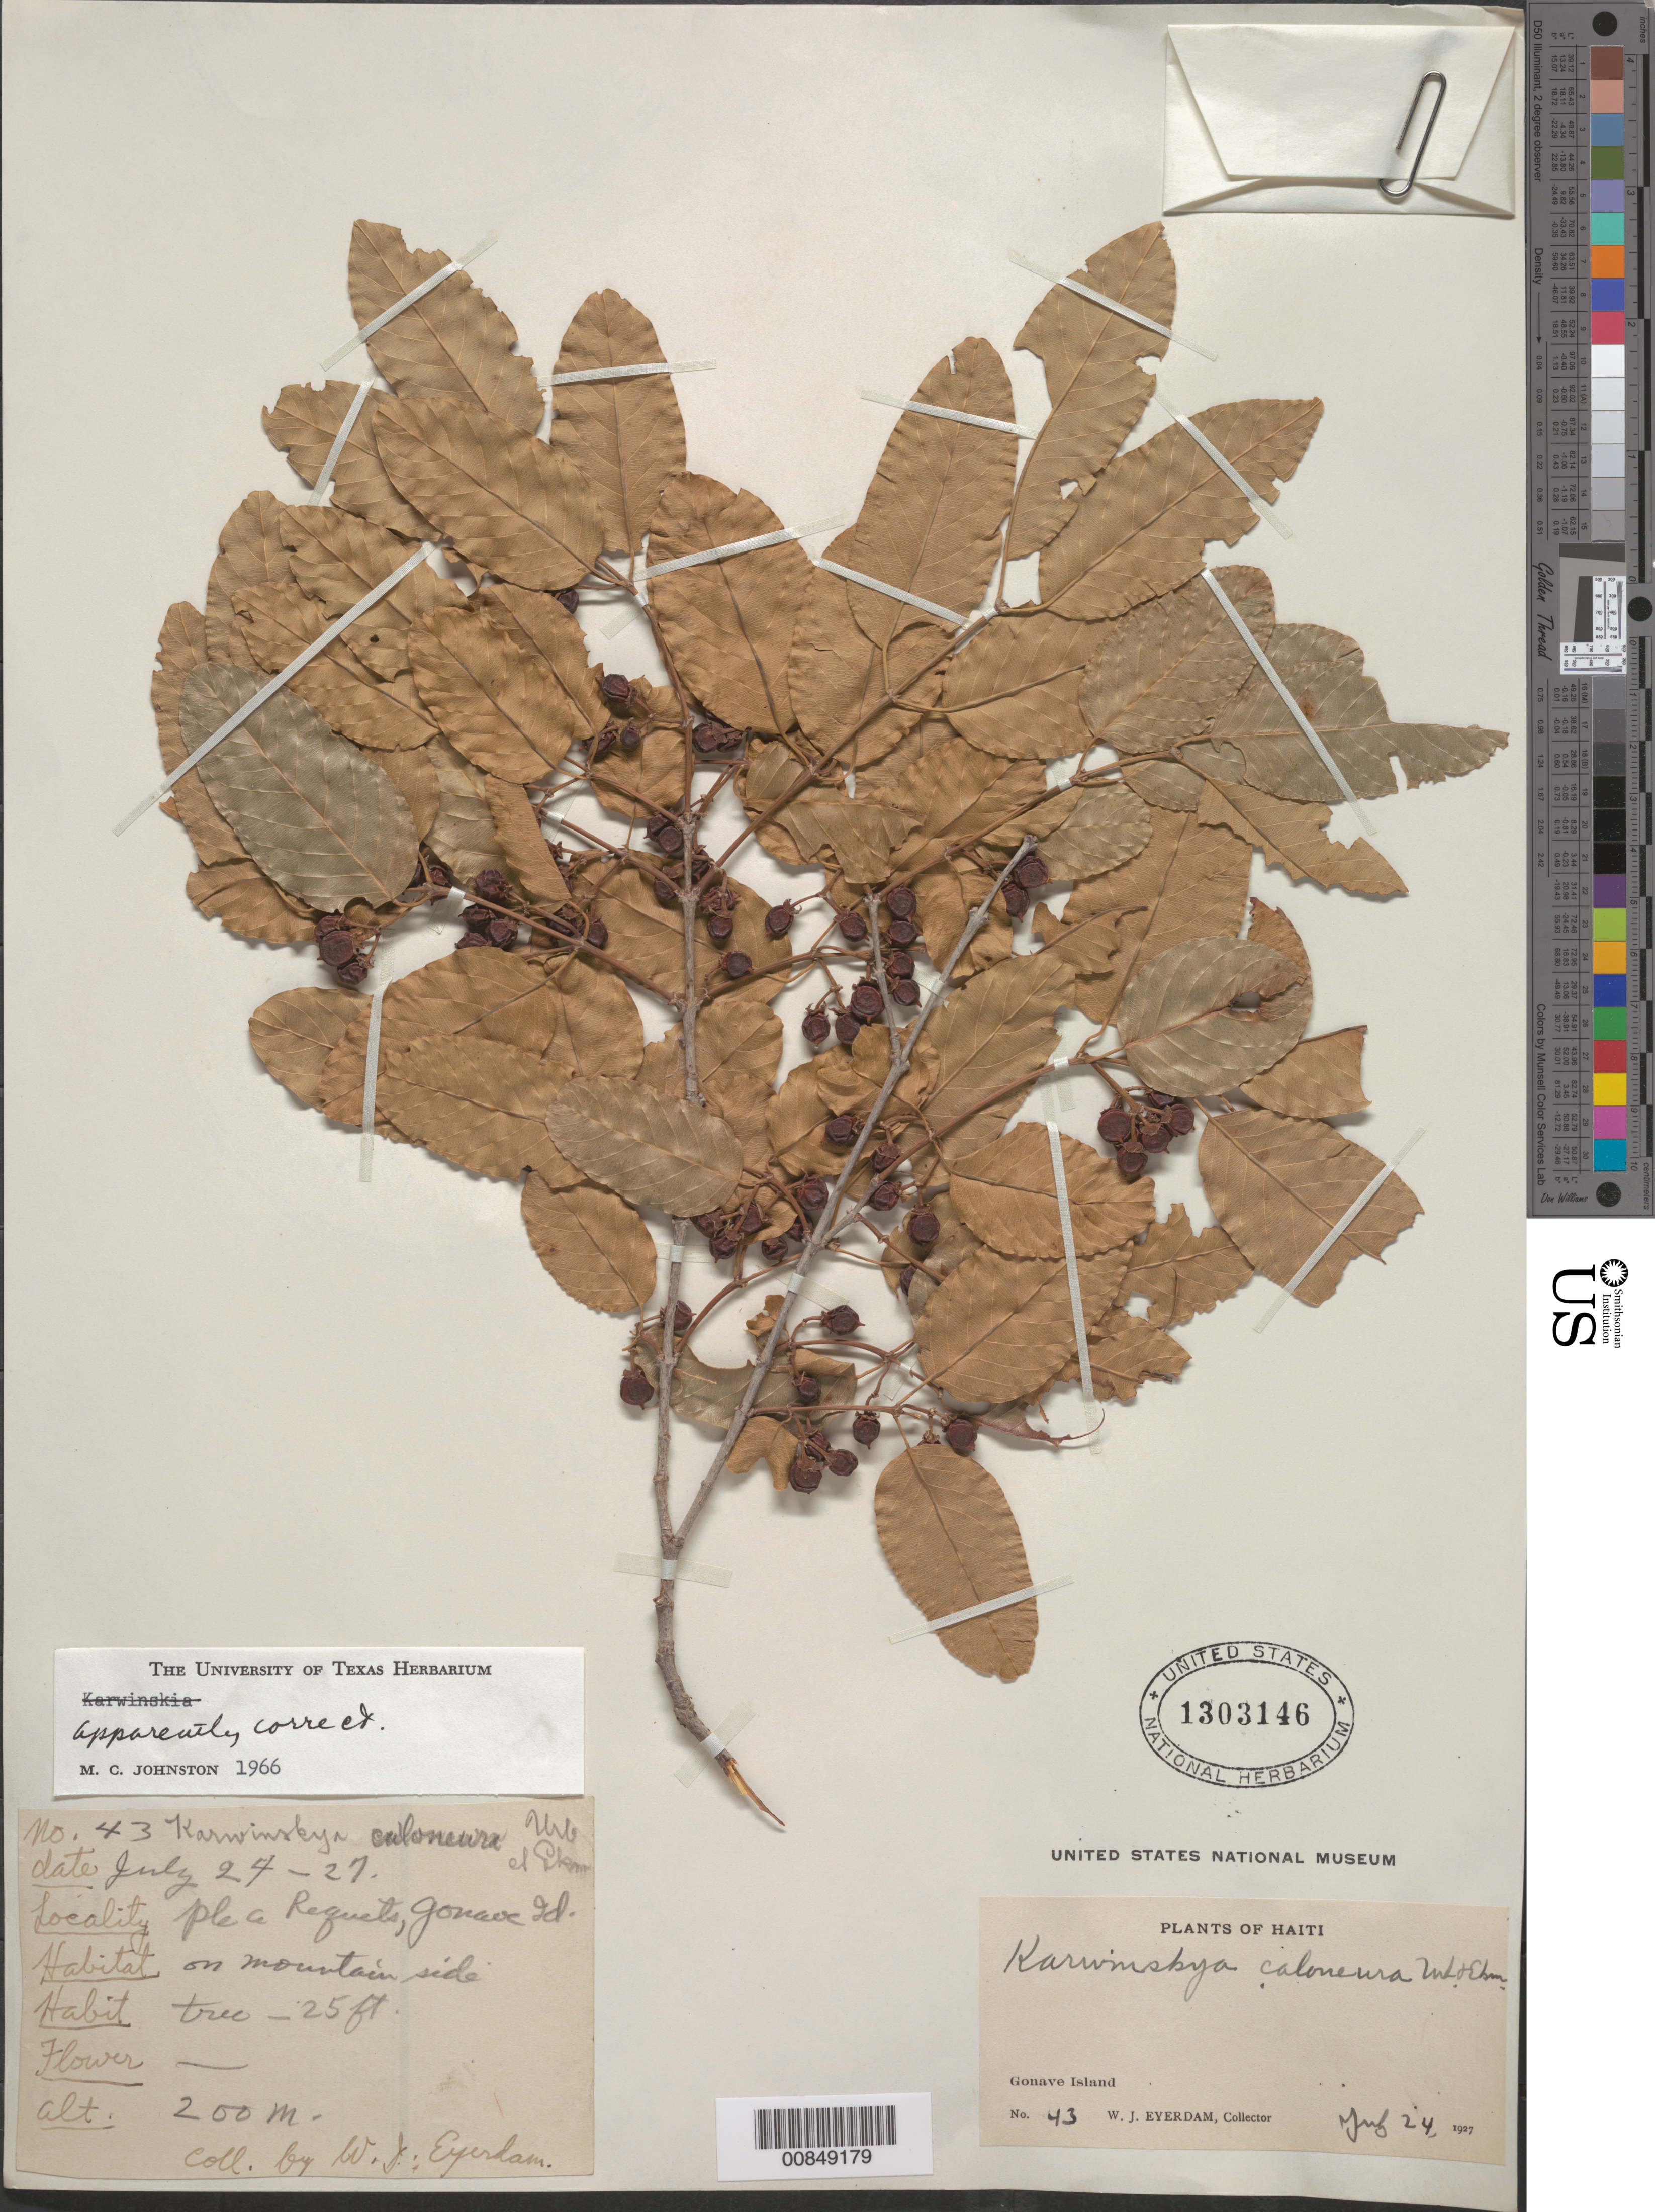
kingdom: Plantae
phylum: Tracheophyta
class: Magnoliopsida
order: Rosales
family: Rhamnaceae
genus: Karwinskia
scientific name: Karwinskia caloneura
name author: Urb.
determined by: Johnston, Marshall C.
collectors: W. Everdam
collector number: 43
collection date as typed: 24 Jul 1927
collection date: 1927-07-24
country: Haiti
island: Hispaniola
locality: Pte a Raquets, Gonave Rd.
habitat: On mountain side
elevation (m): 200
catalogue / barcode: US 1303146